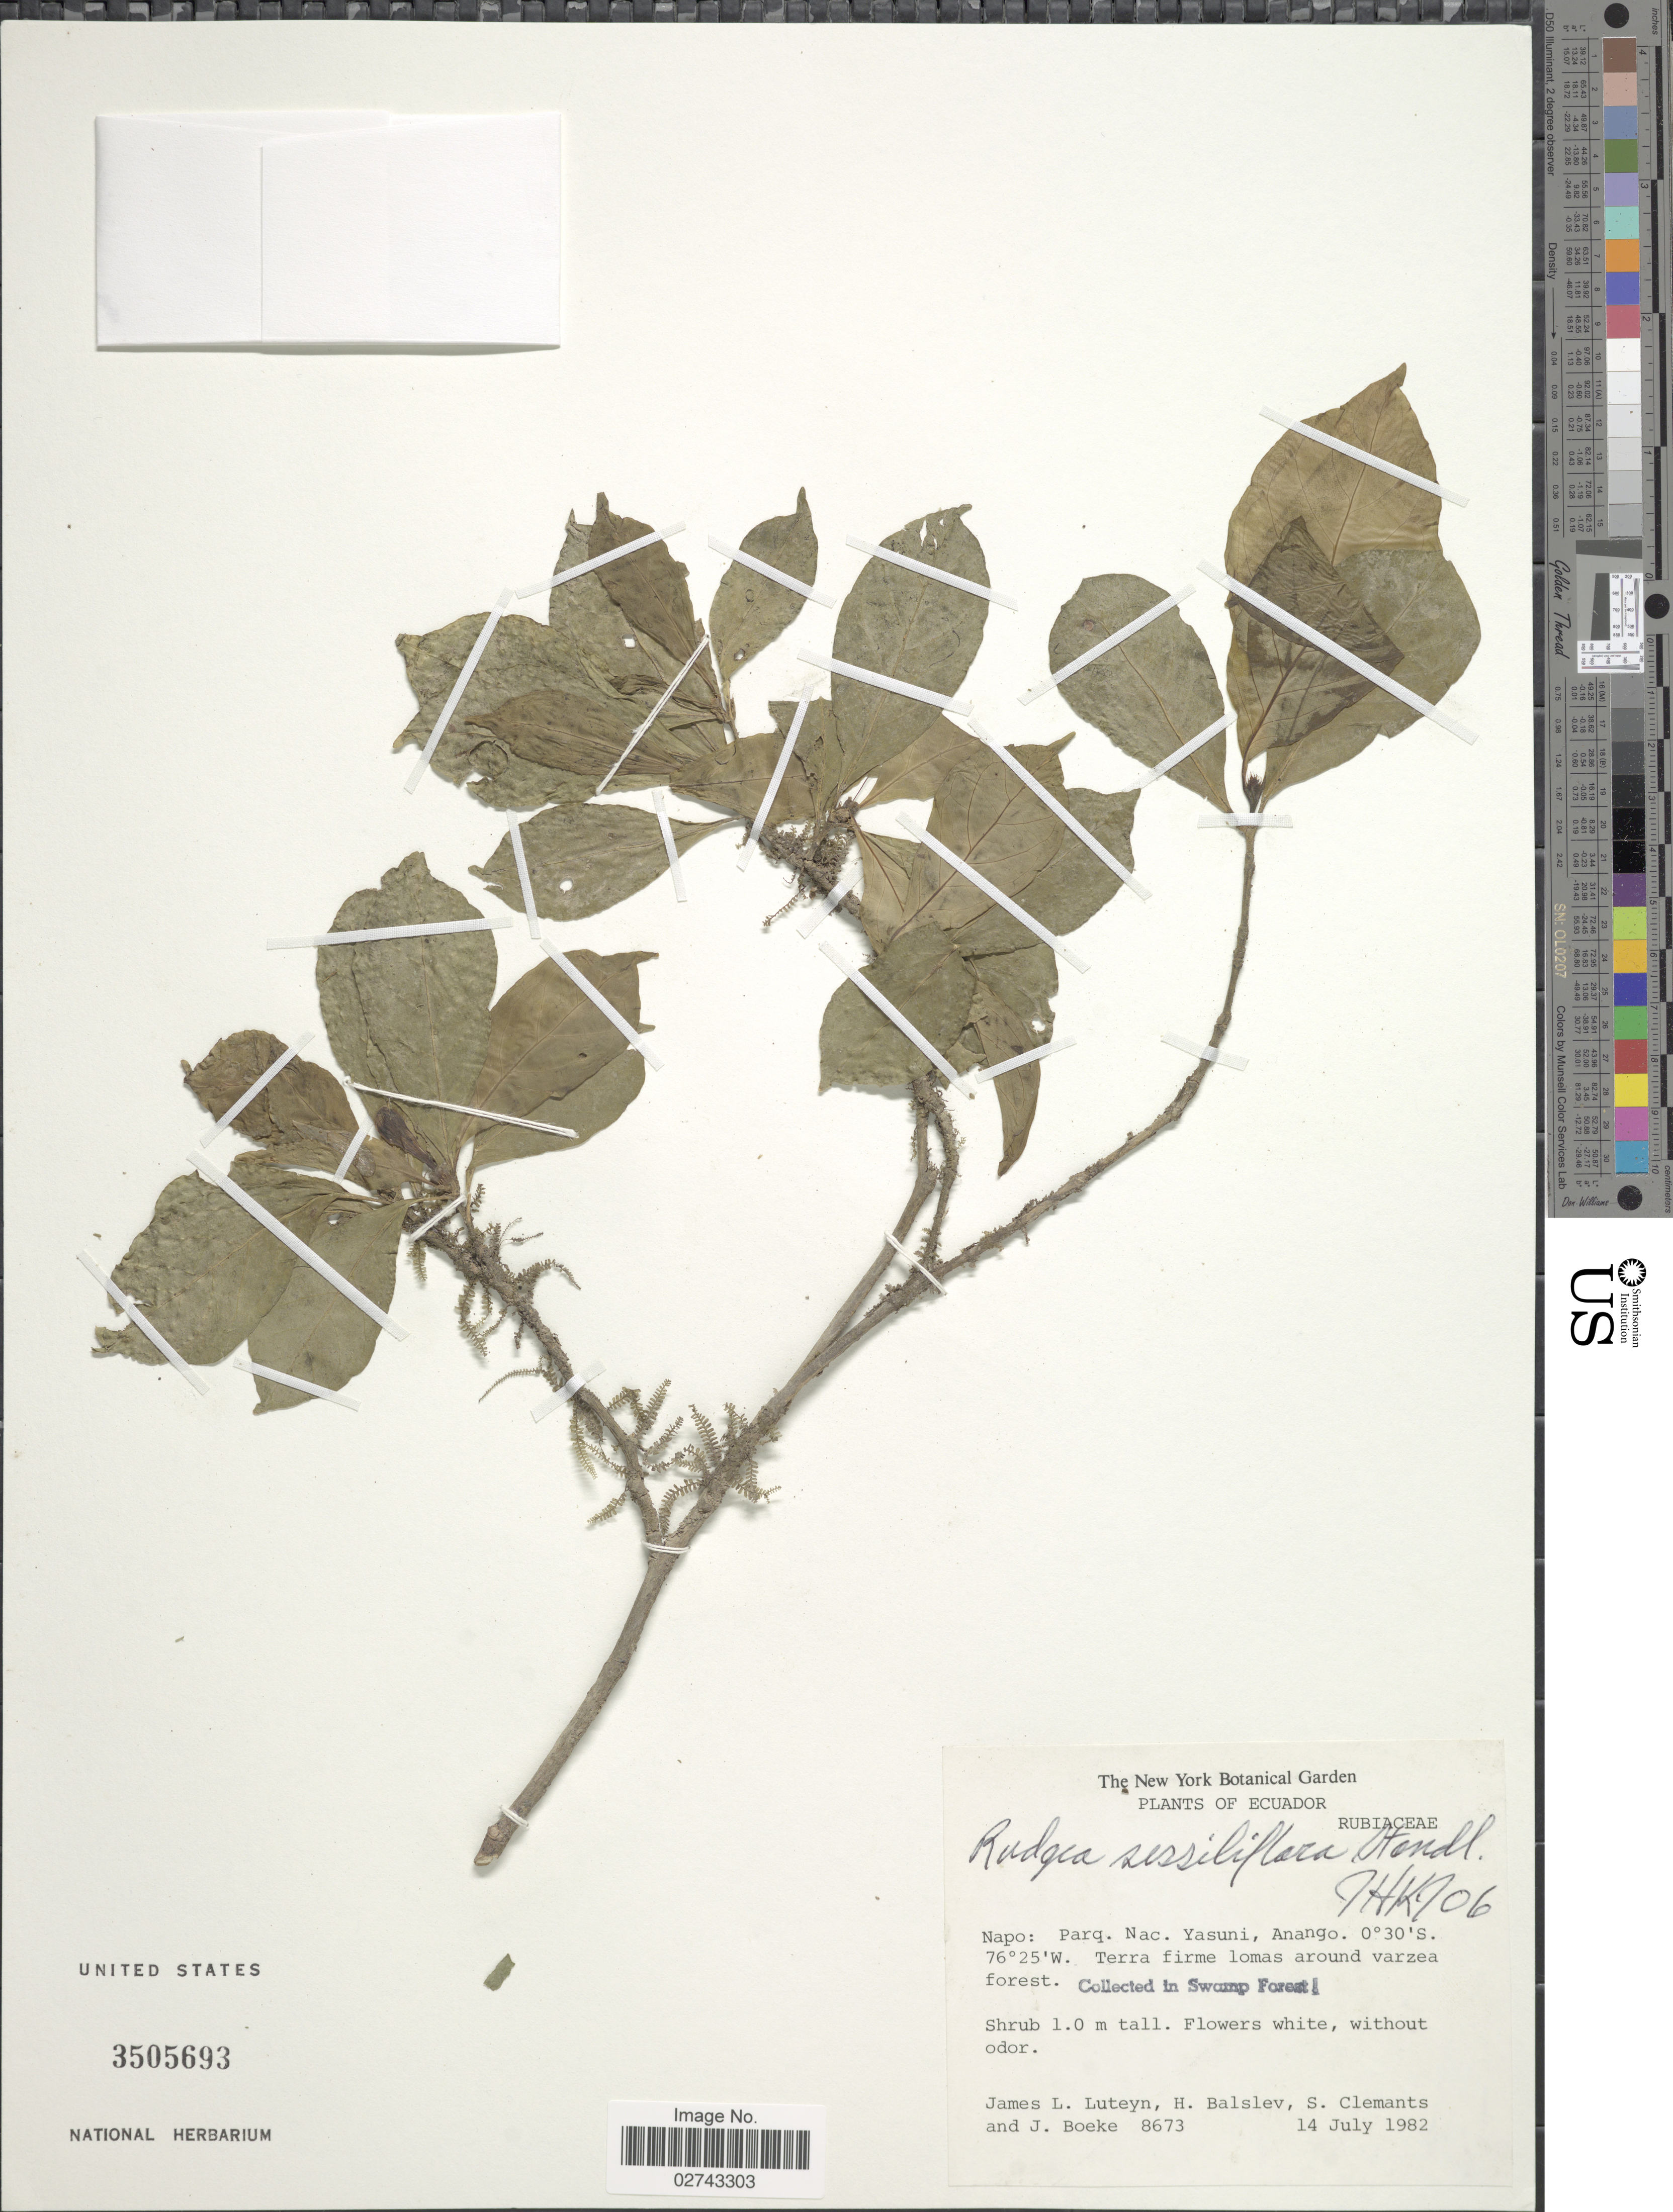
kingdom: Plantae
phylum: Tracheophyta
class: Magnoliopsida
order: Gentianales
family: Rubiaceae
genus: Rudgea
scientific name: Rudgea sessiliflora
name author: Standl.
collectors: J. L. Luteyn, H. Balslev, S. Clemants & J. Boeke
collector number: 8673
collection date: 1982-07-14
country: Ecuador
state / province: Napo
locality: Parq. Nac. Yasuni, Anango, Terra firme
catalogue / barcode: US 3505693